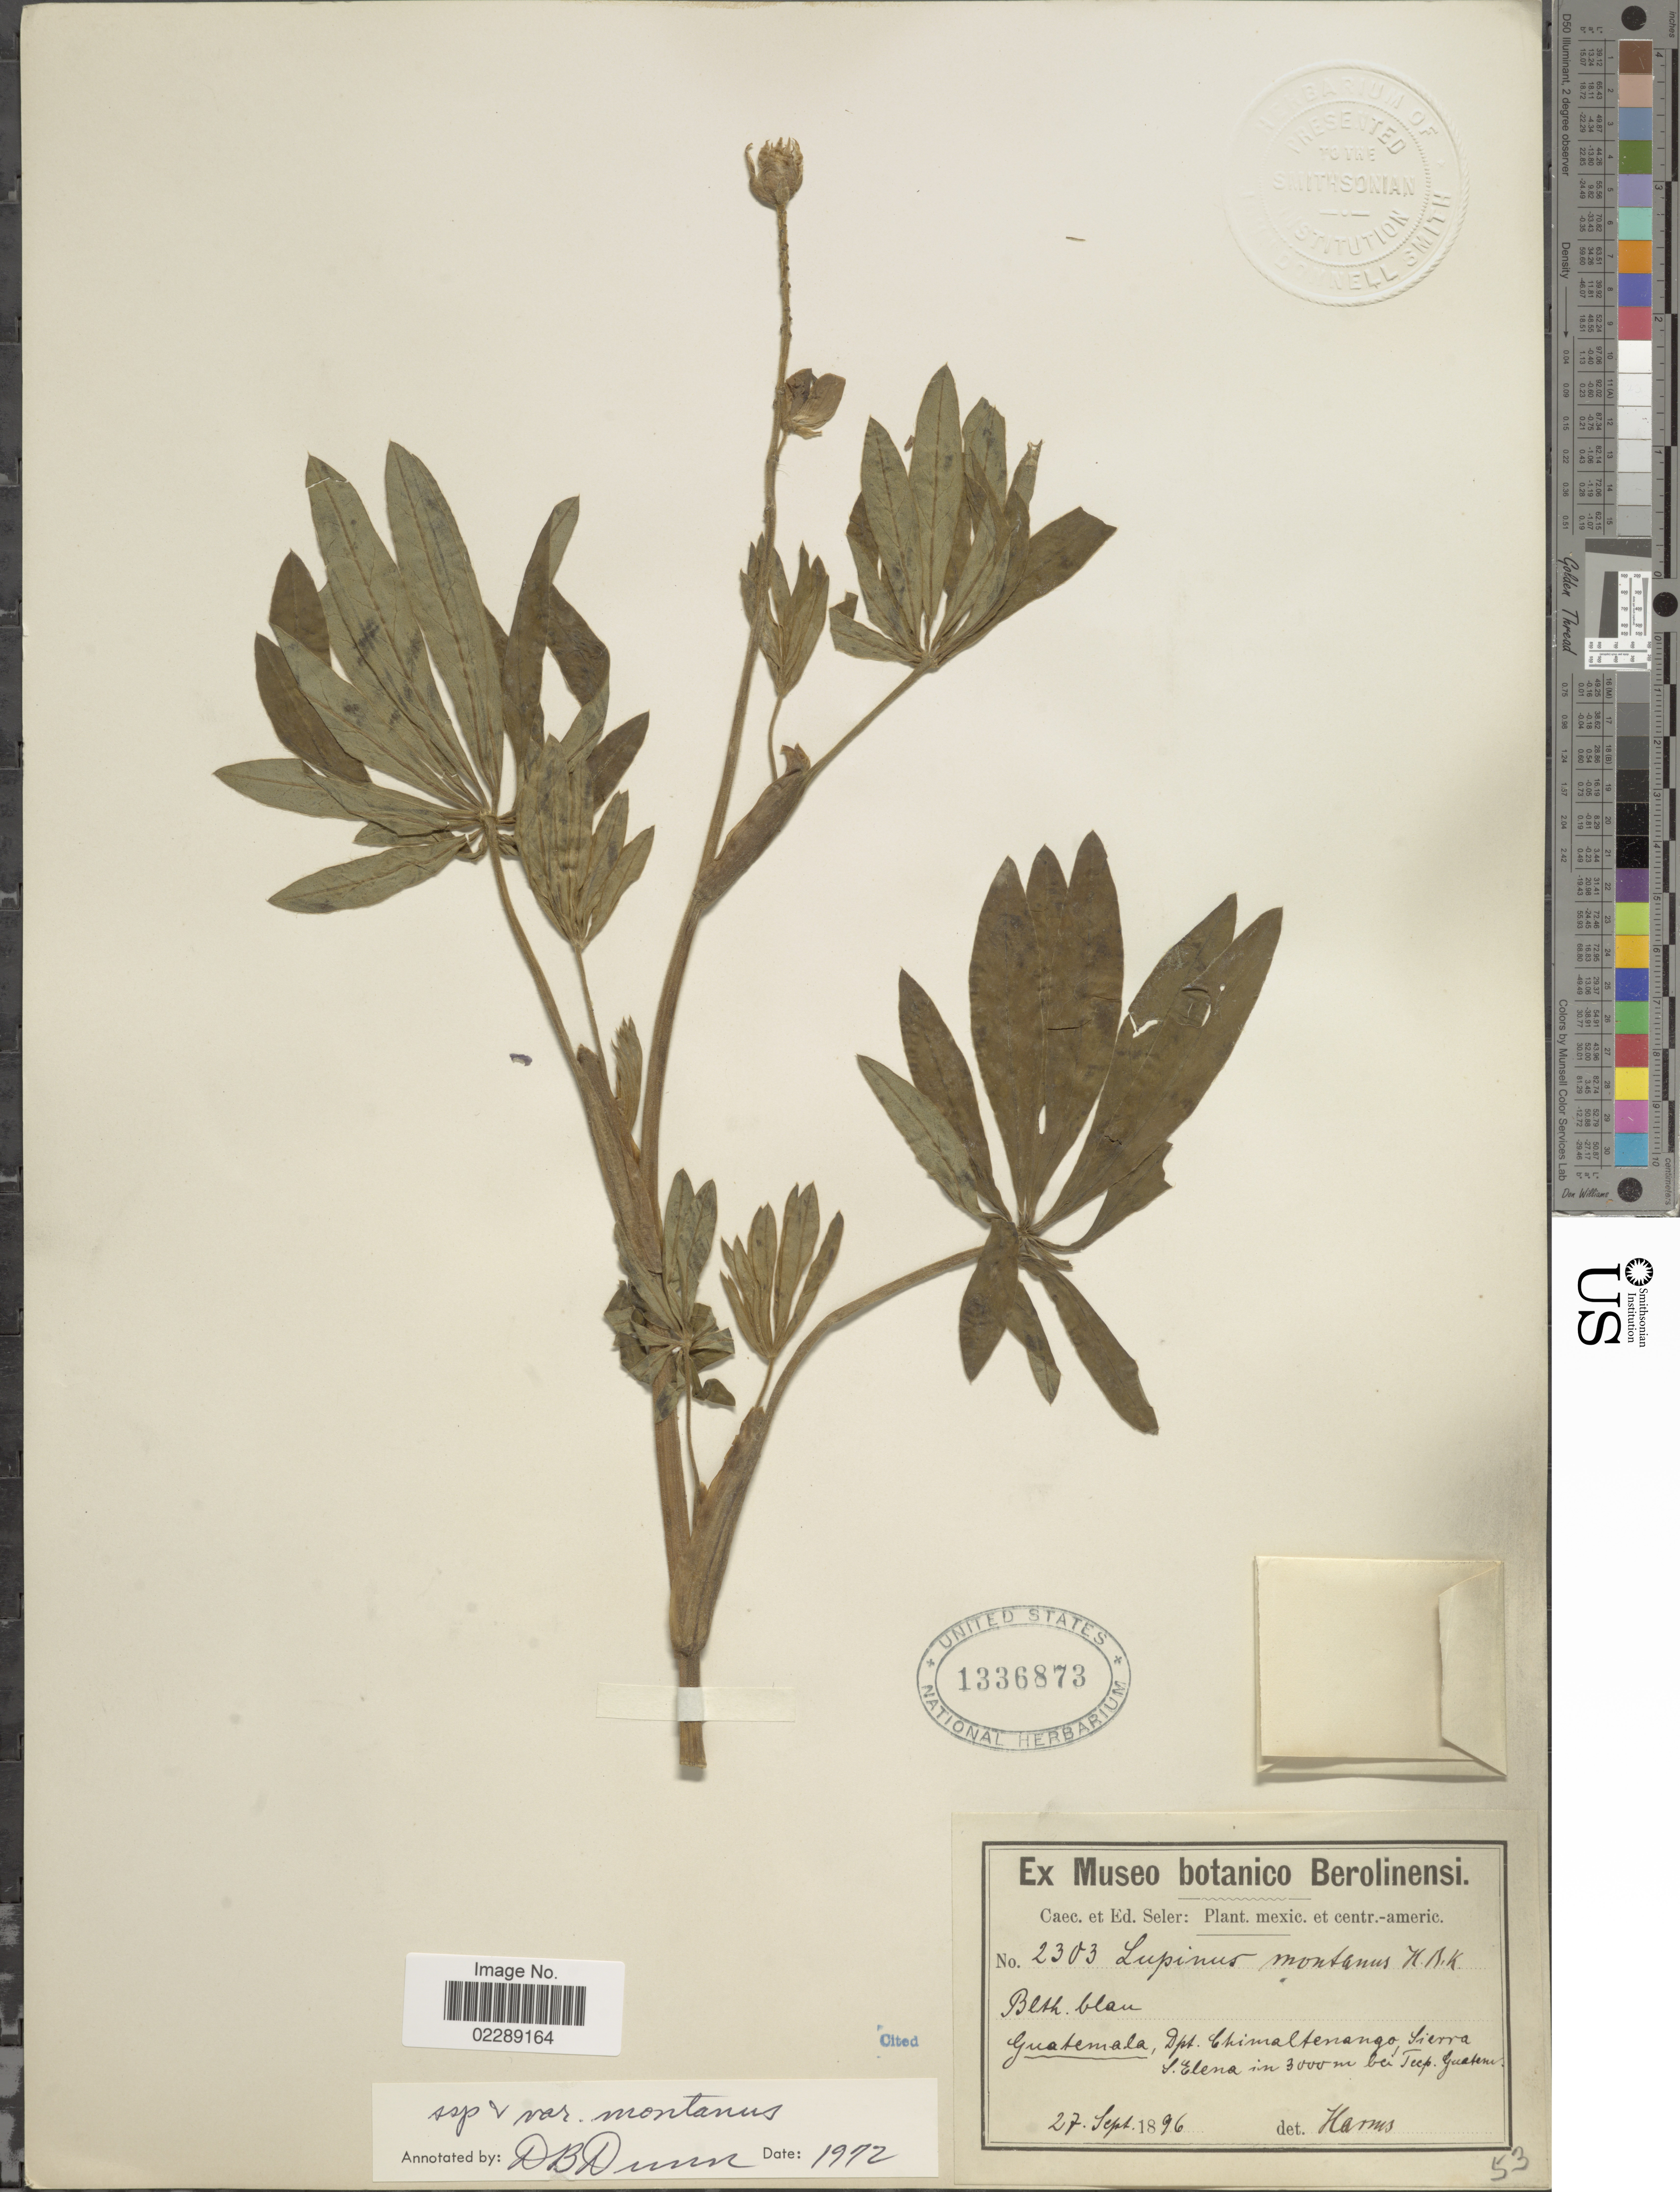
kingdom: Plantae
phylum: Tracheophyta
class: Magnoliopsida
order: Fabales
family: Fabaceae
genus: Lupinus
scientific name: Lupinus montanus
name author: Kunth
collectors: ex Caec. et Ed Seler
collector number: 2303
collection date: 1896-09-27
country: Guatemala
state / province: Chimaltenango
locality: Guatemala: Dept. Chimaltenango Sierra, S. Elena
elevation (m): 3000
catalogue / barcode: US 1336873